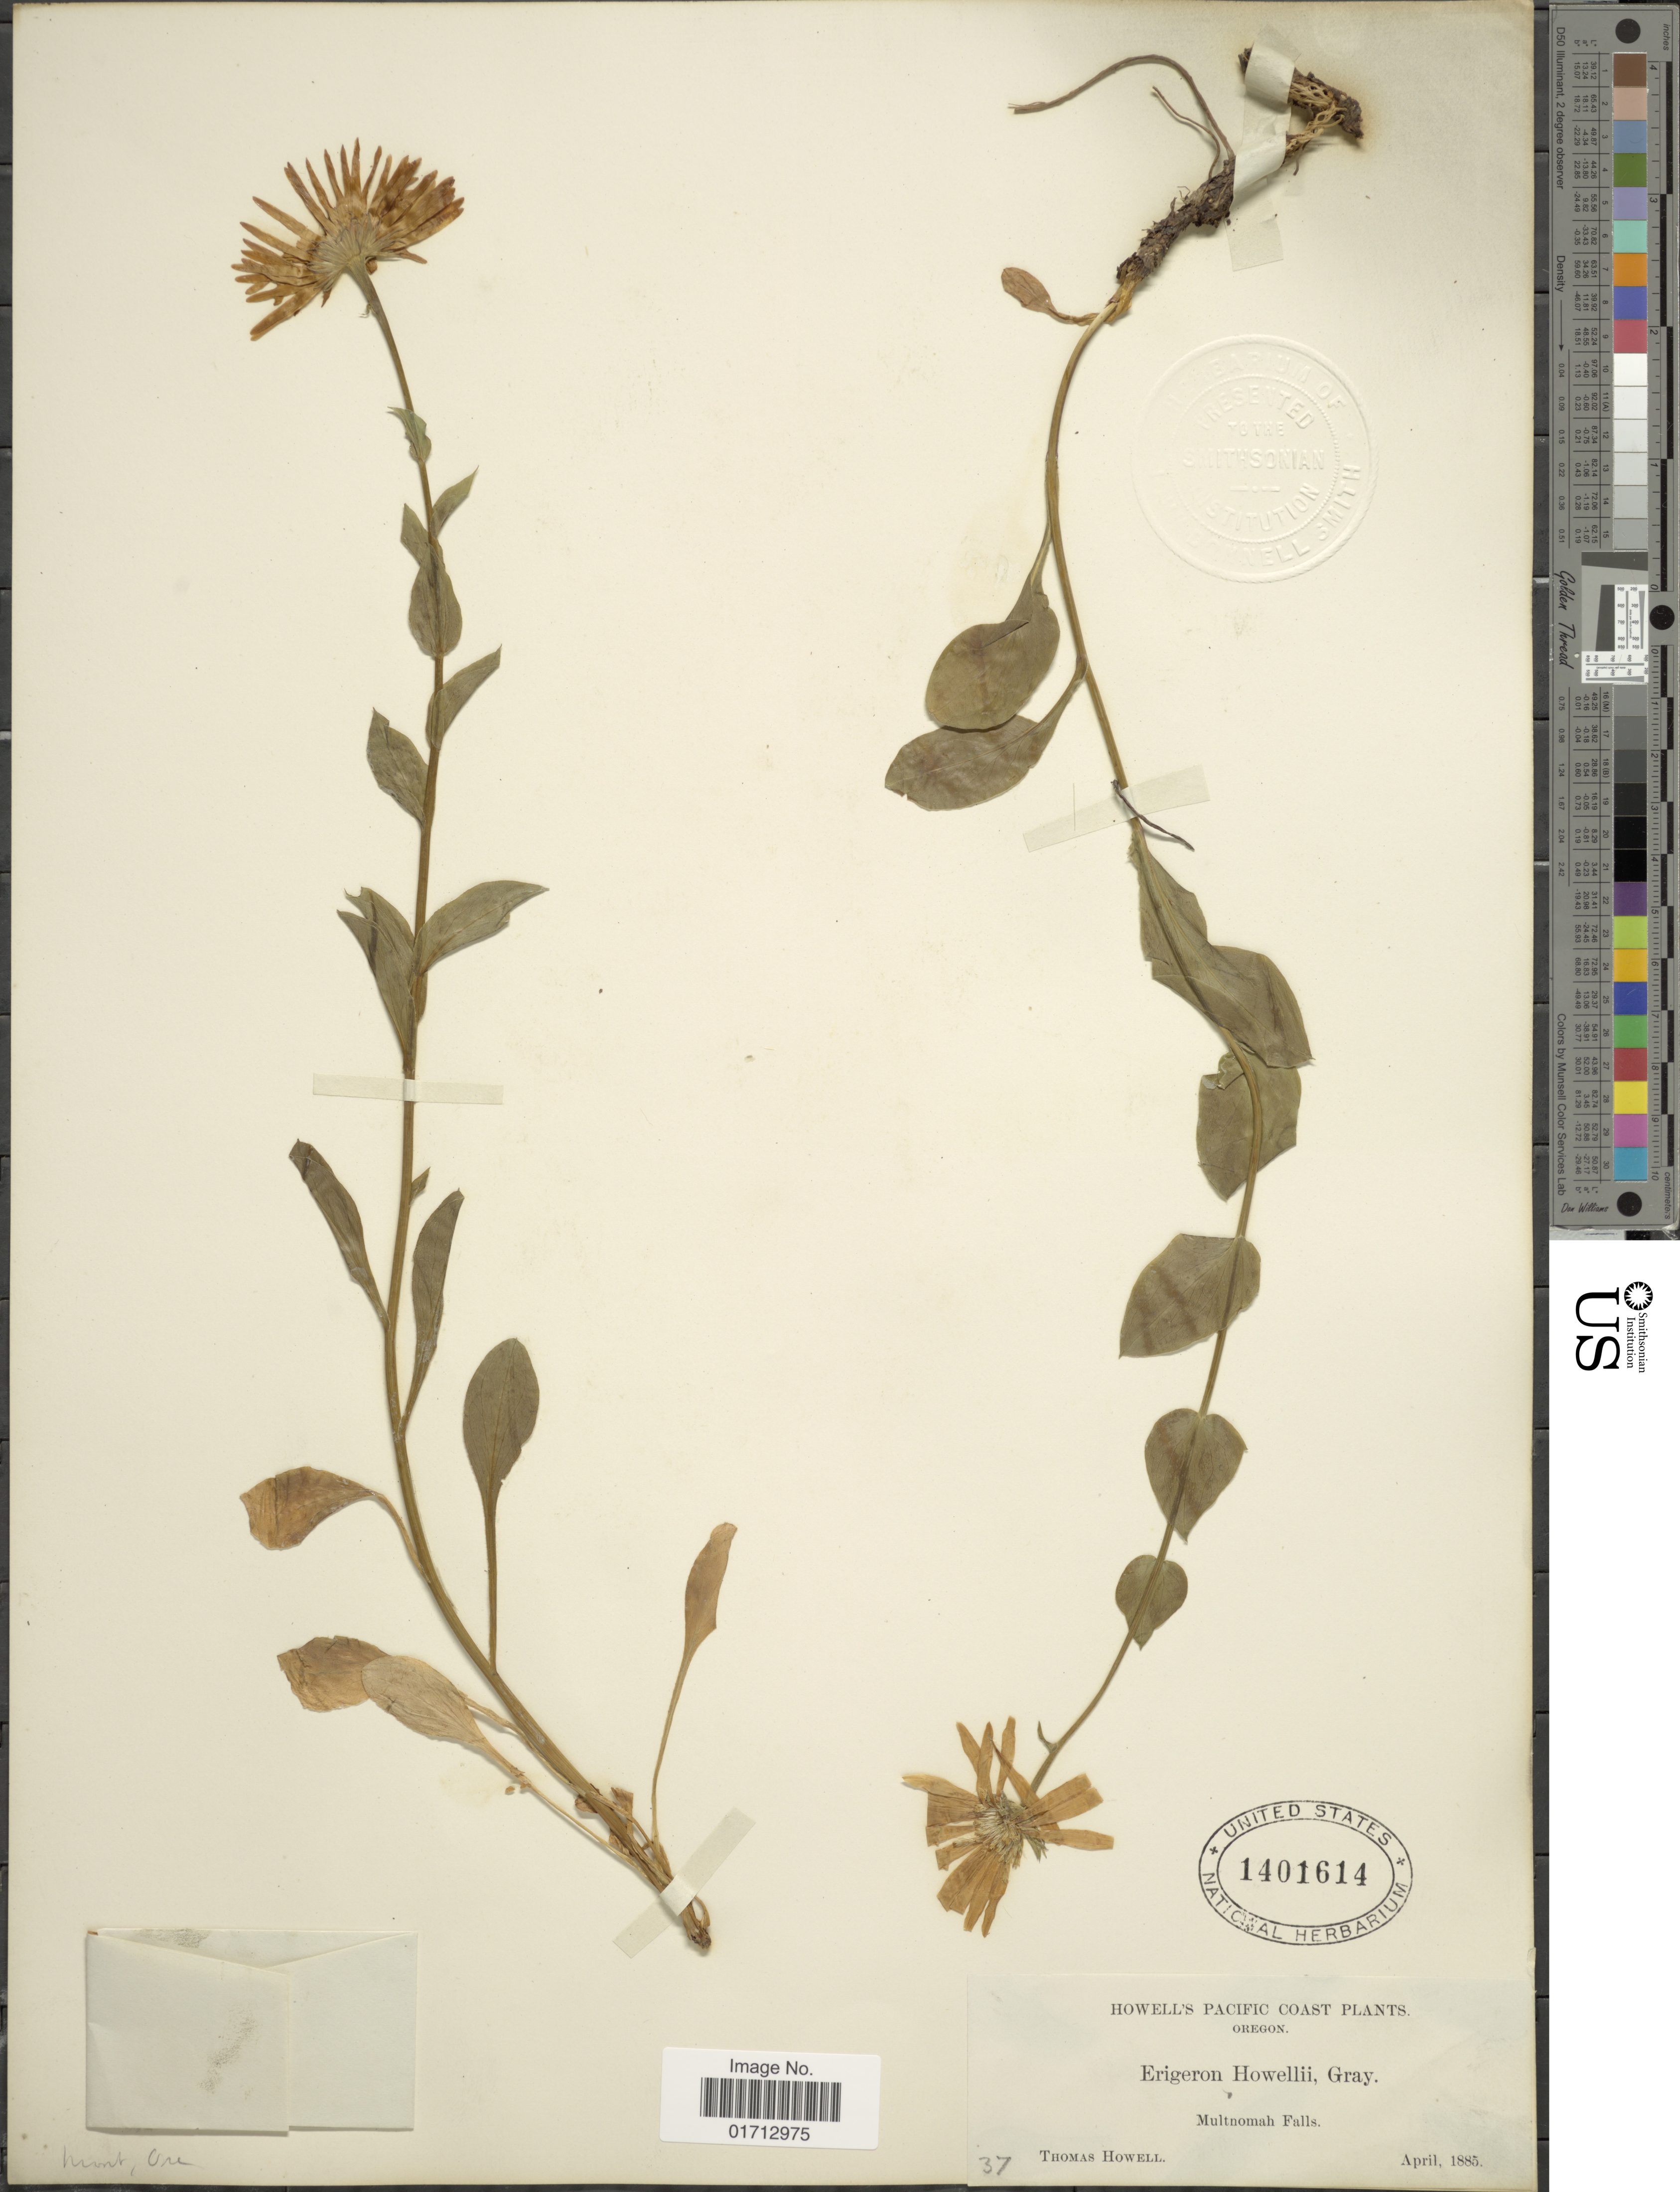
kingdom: Plantae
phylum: Tracheophyta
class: Magnoliopsida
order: Asterales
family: Asteraceae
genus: Erigeron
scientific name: Erigeron howellii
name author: (A. Gray) A. Gray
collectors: T. Howell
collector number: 37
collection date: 1885-04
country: United States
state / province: Oregon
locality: Howell's Pacific Coast, Multnomah Falls.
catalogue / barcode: US 1401614